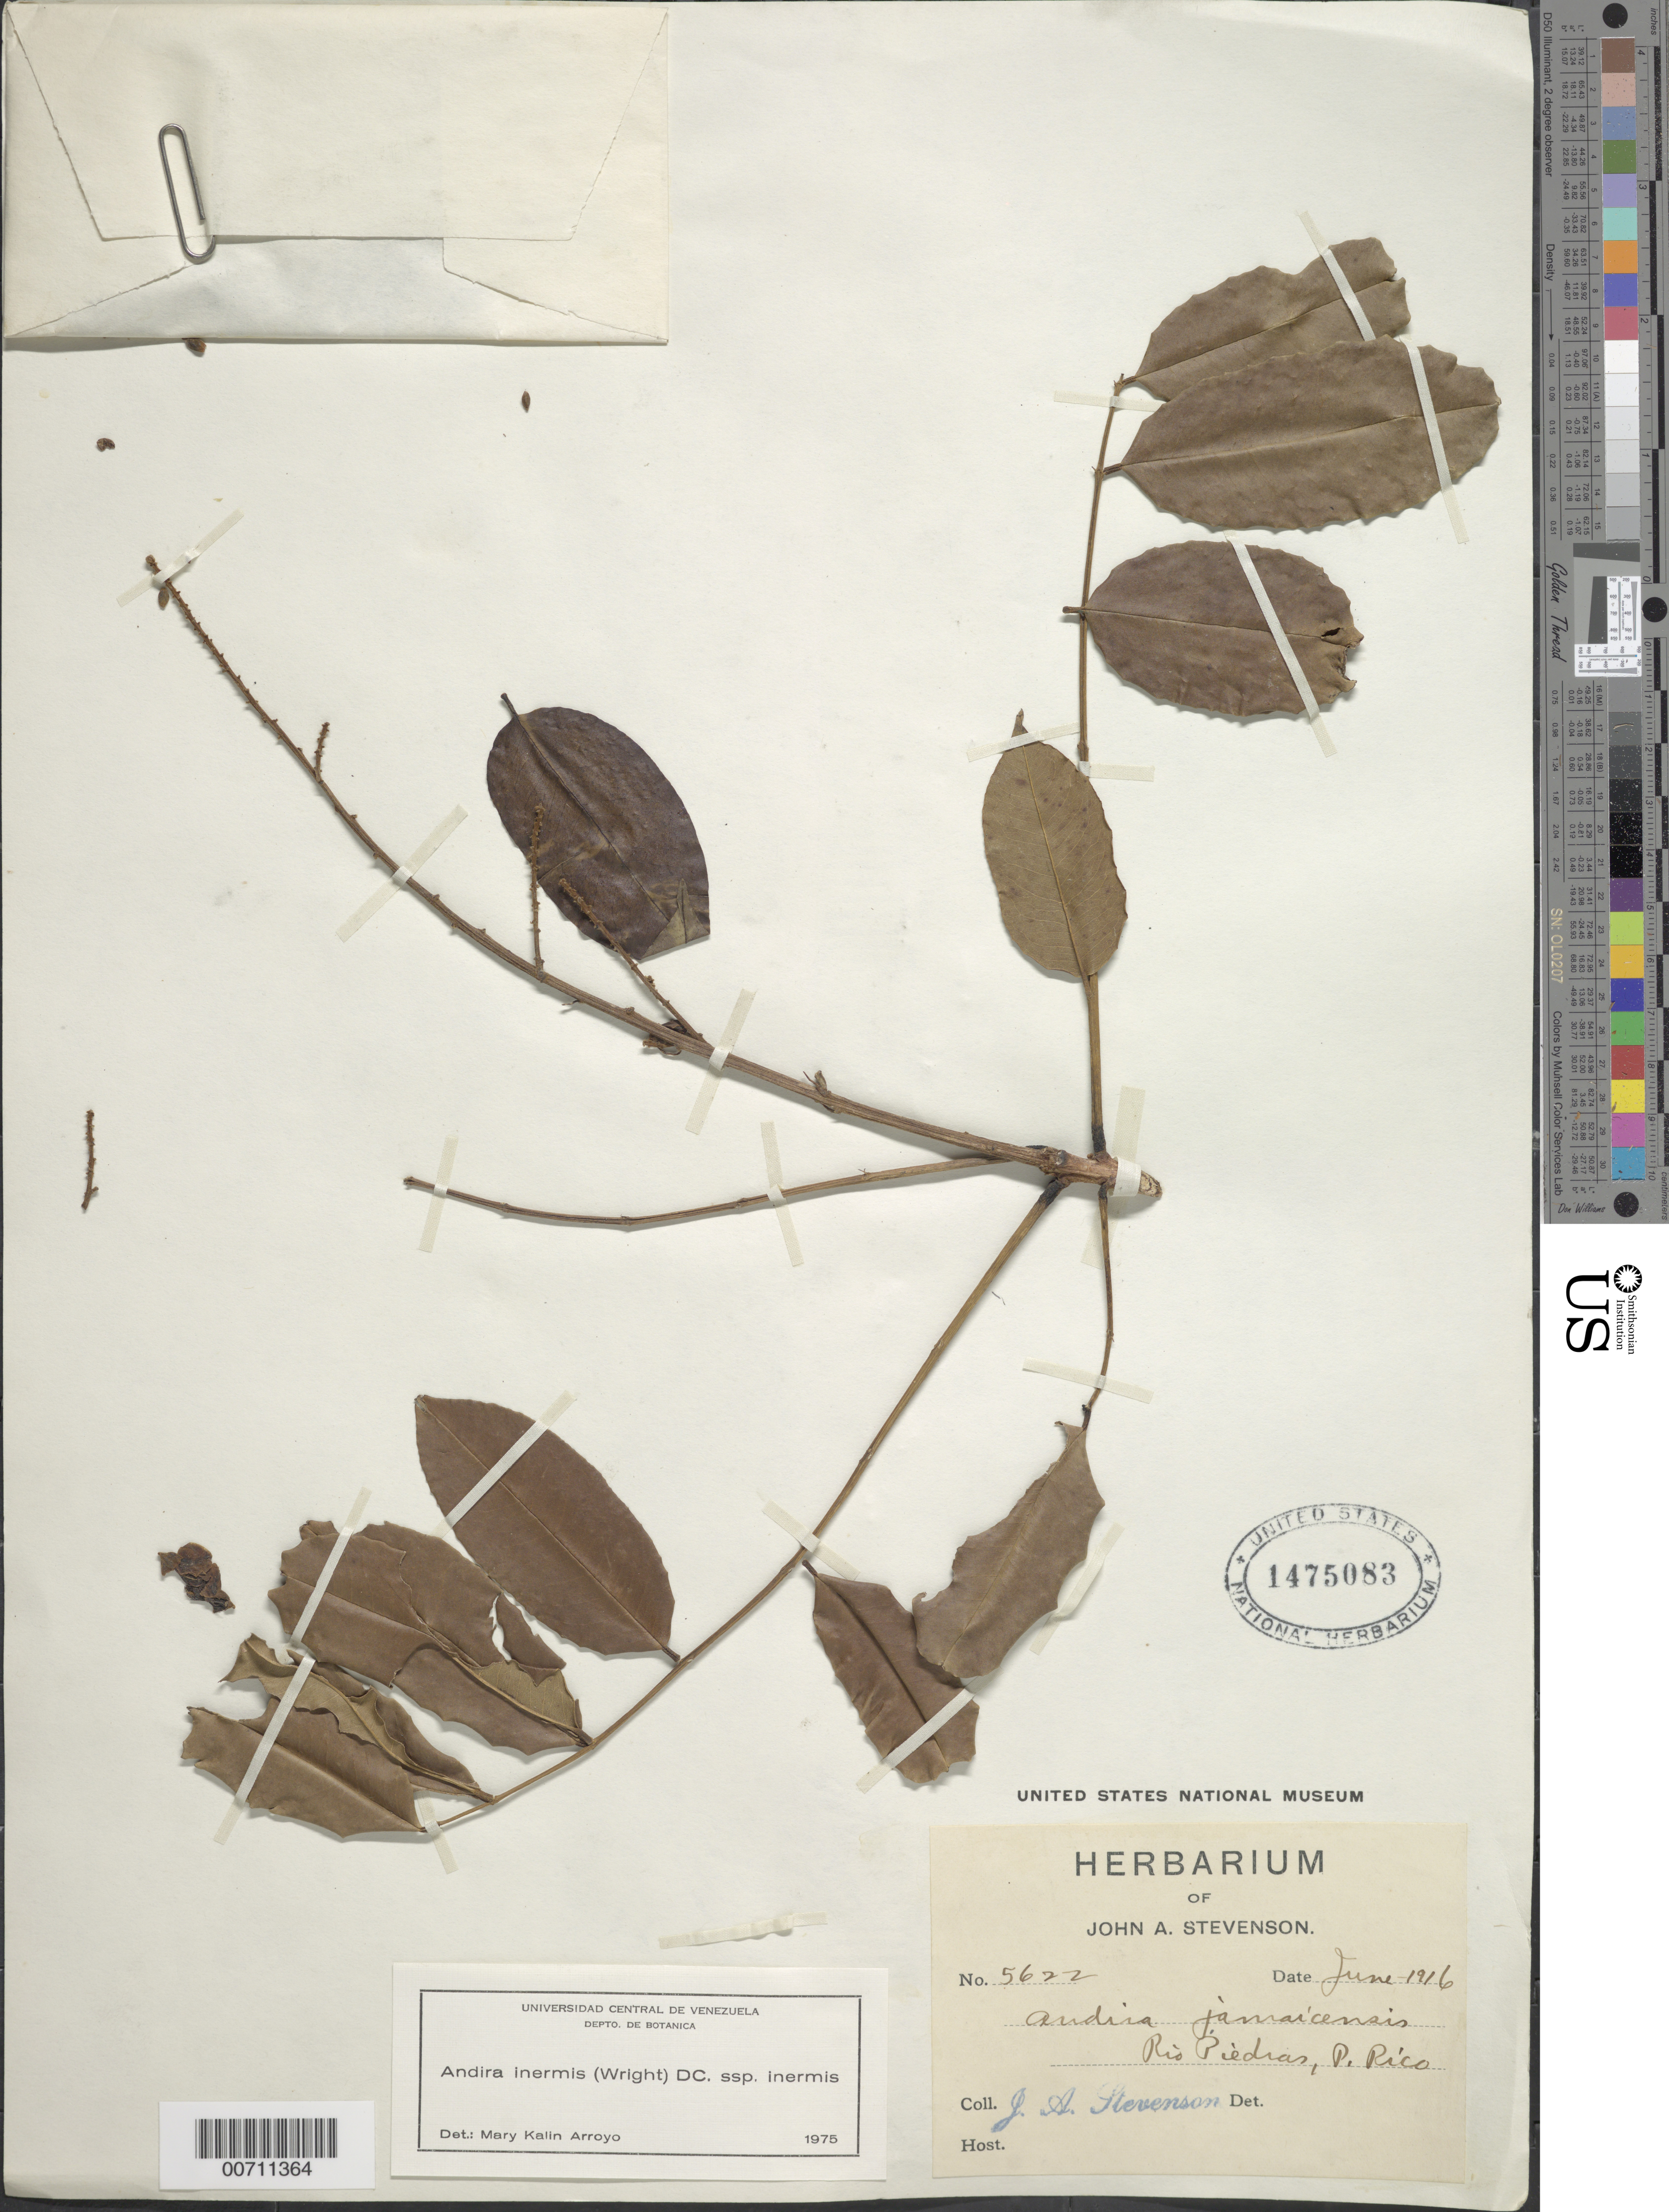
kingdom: Plantae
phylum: Tracheophyta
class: Magnoliopsida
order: Fabales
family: Fabaceae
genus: Andira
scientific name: Andira inermis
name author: (W. Wright) Kunth ex DC.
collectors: J. Stevenson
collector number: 5622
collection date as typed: Jun 1916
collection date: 1916-06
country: Puerto Rico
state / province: Rio Piedras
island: Greater Antilles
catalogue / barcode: US 1475083